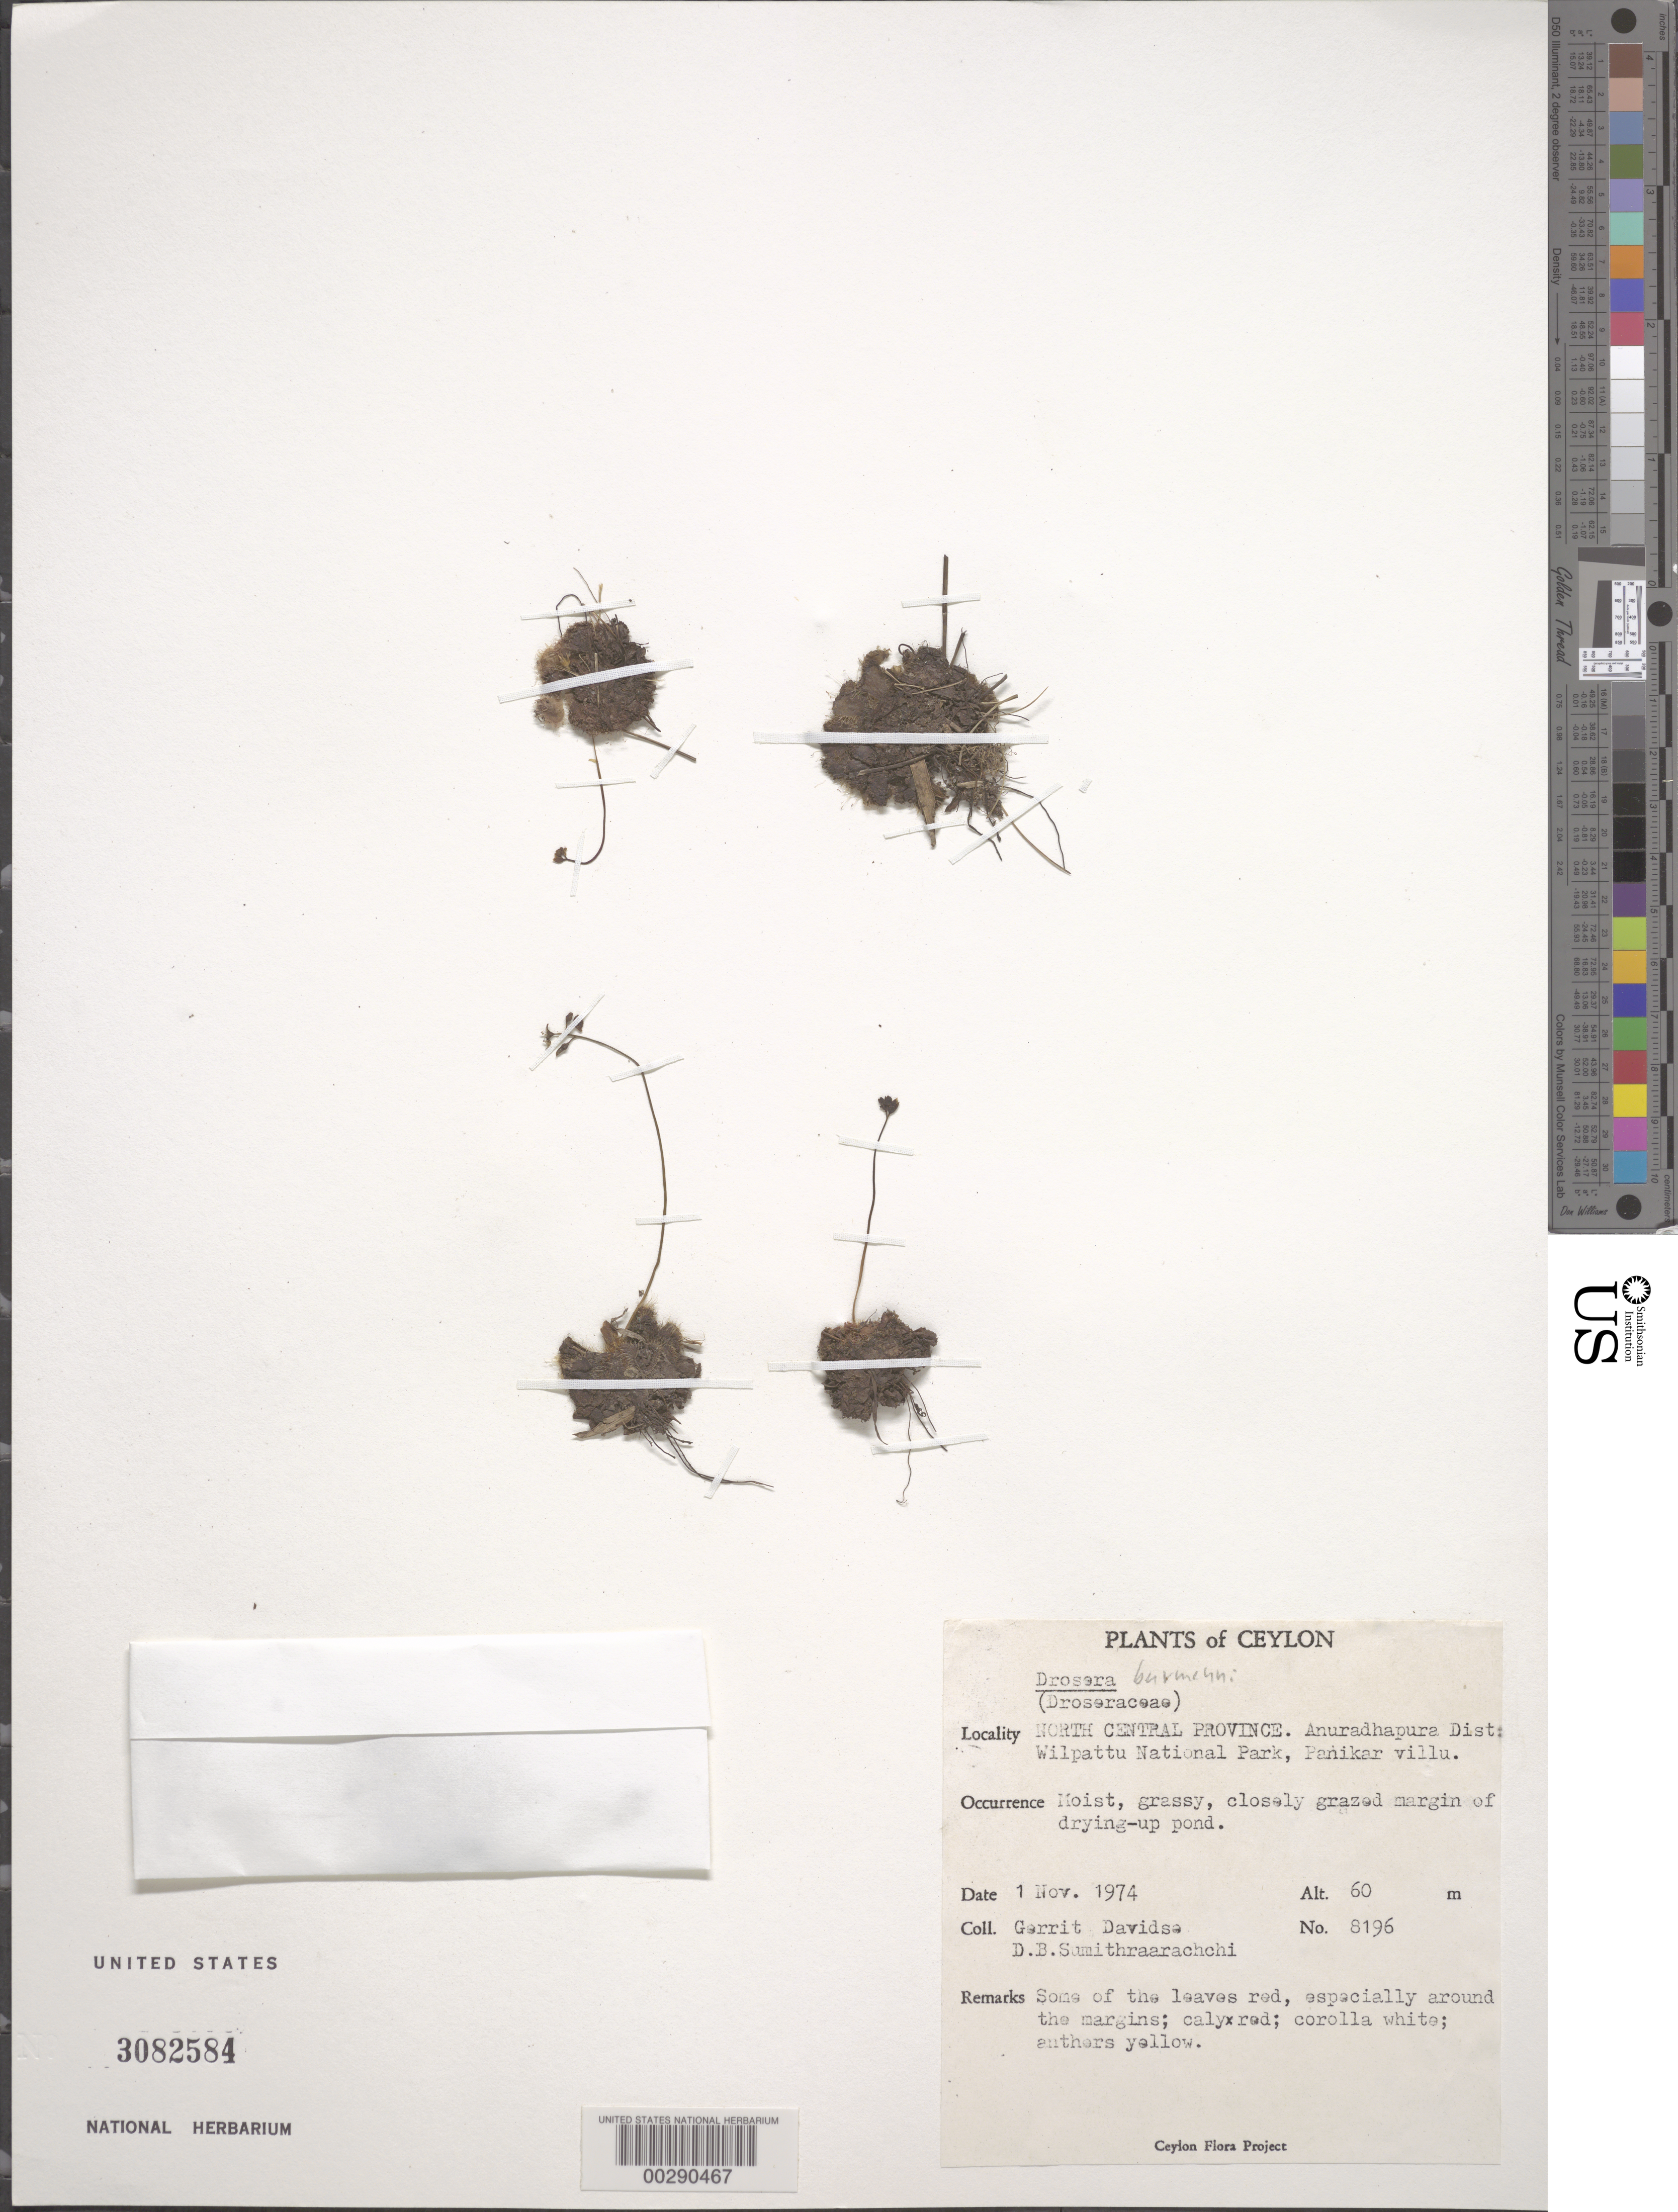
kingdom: Plantae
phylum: Tracheophyta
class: Magnoliopsida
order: Caryophyllales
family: Droseraceae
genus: Drosera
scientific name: Drosera sp.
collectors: G. Davidse & D. B. Sumithraarachchi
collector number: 8196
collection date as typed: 01 Nov 1974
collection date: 1974-11-01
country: Sri Lanka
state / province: North Central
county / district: Anuradhapura Dist.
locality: Wilpattu nat'l park, panikar village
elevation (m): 60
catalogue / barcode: US 3082584